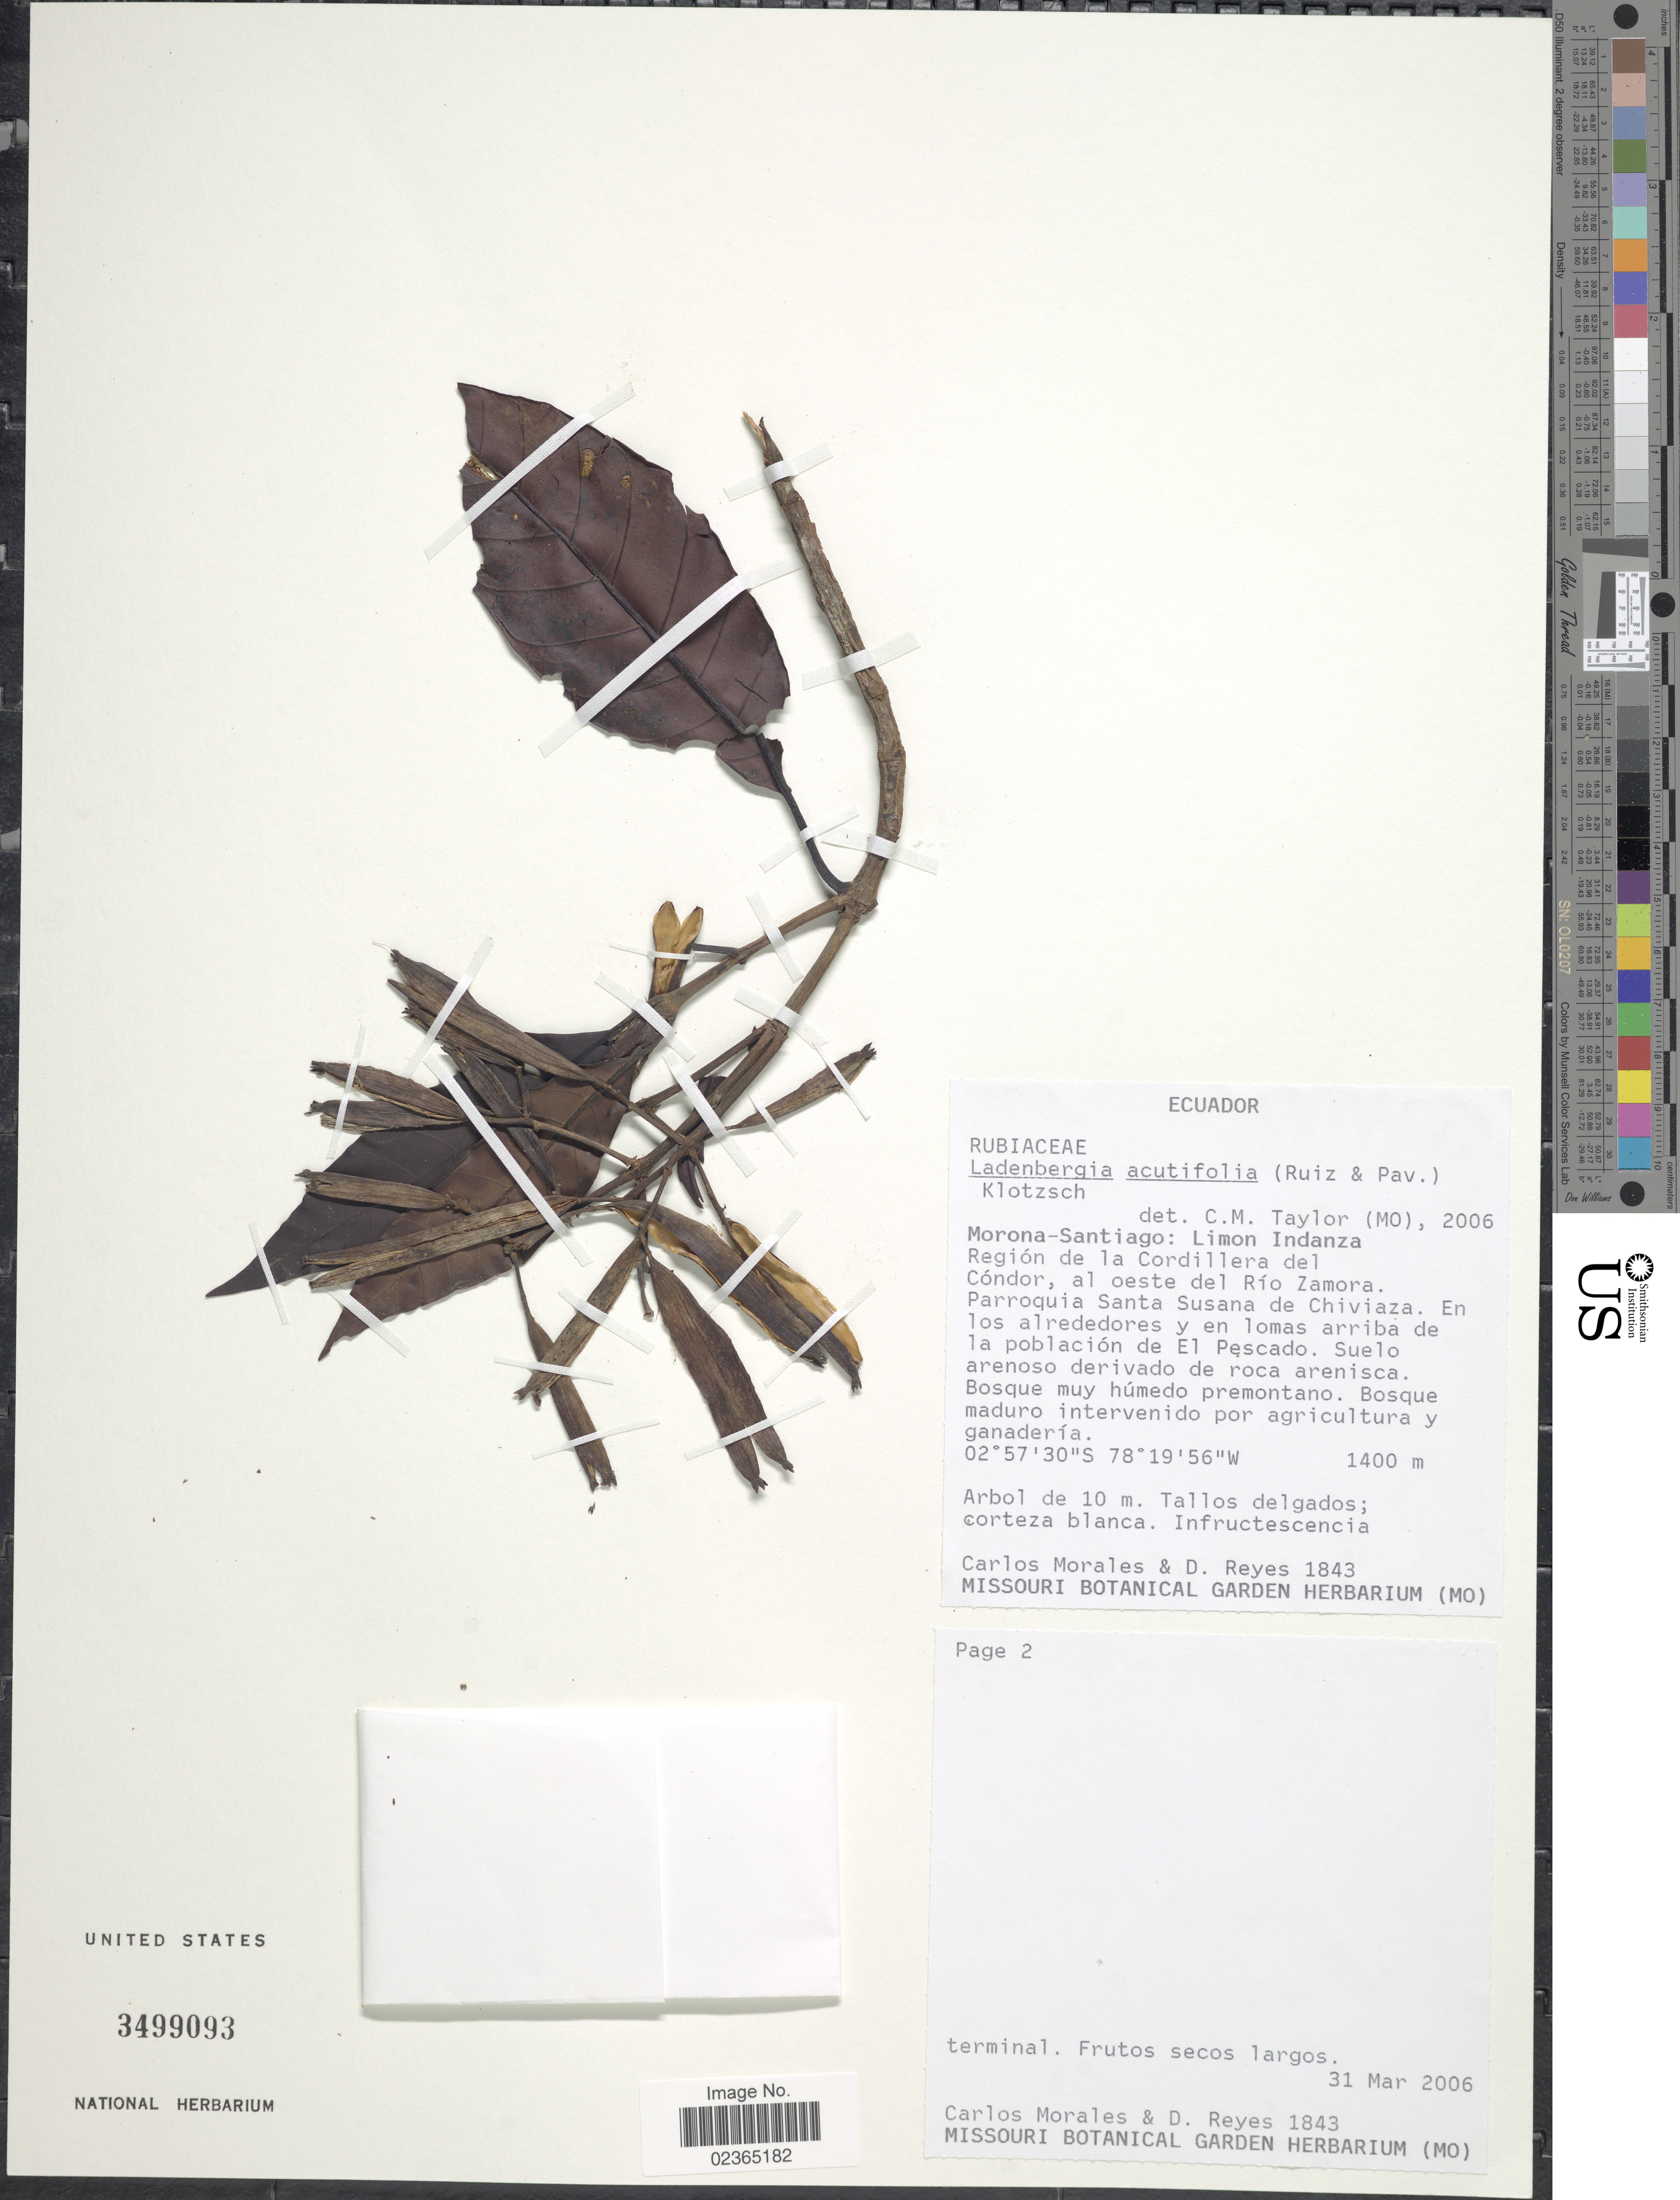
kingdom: Plantae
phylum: Tracheophyta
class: Magnoliopsida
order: Gentianales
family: Rubiaceae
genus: Ladenbergia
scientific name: Ladenbergia acutifolia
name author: (Ruiz & Pav.) Klotzsch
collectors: C. Morales & D. Reyes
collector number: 1843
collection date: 2006-03-31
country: Ecuador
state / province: Morona-Santiago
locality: Morona-Santiago: Limón Indanza Cantón. Region de la Cordillera del Condor, al oeste del Rio Zamora. Parroquia Santa Susana de Chiviaza. En los alrededores y en lomas arriba de la poblacion de El Pescado.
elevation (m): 1400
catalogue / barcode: US 3499093